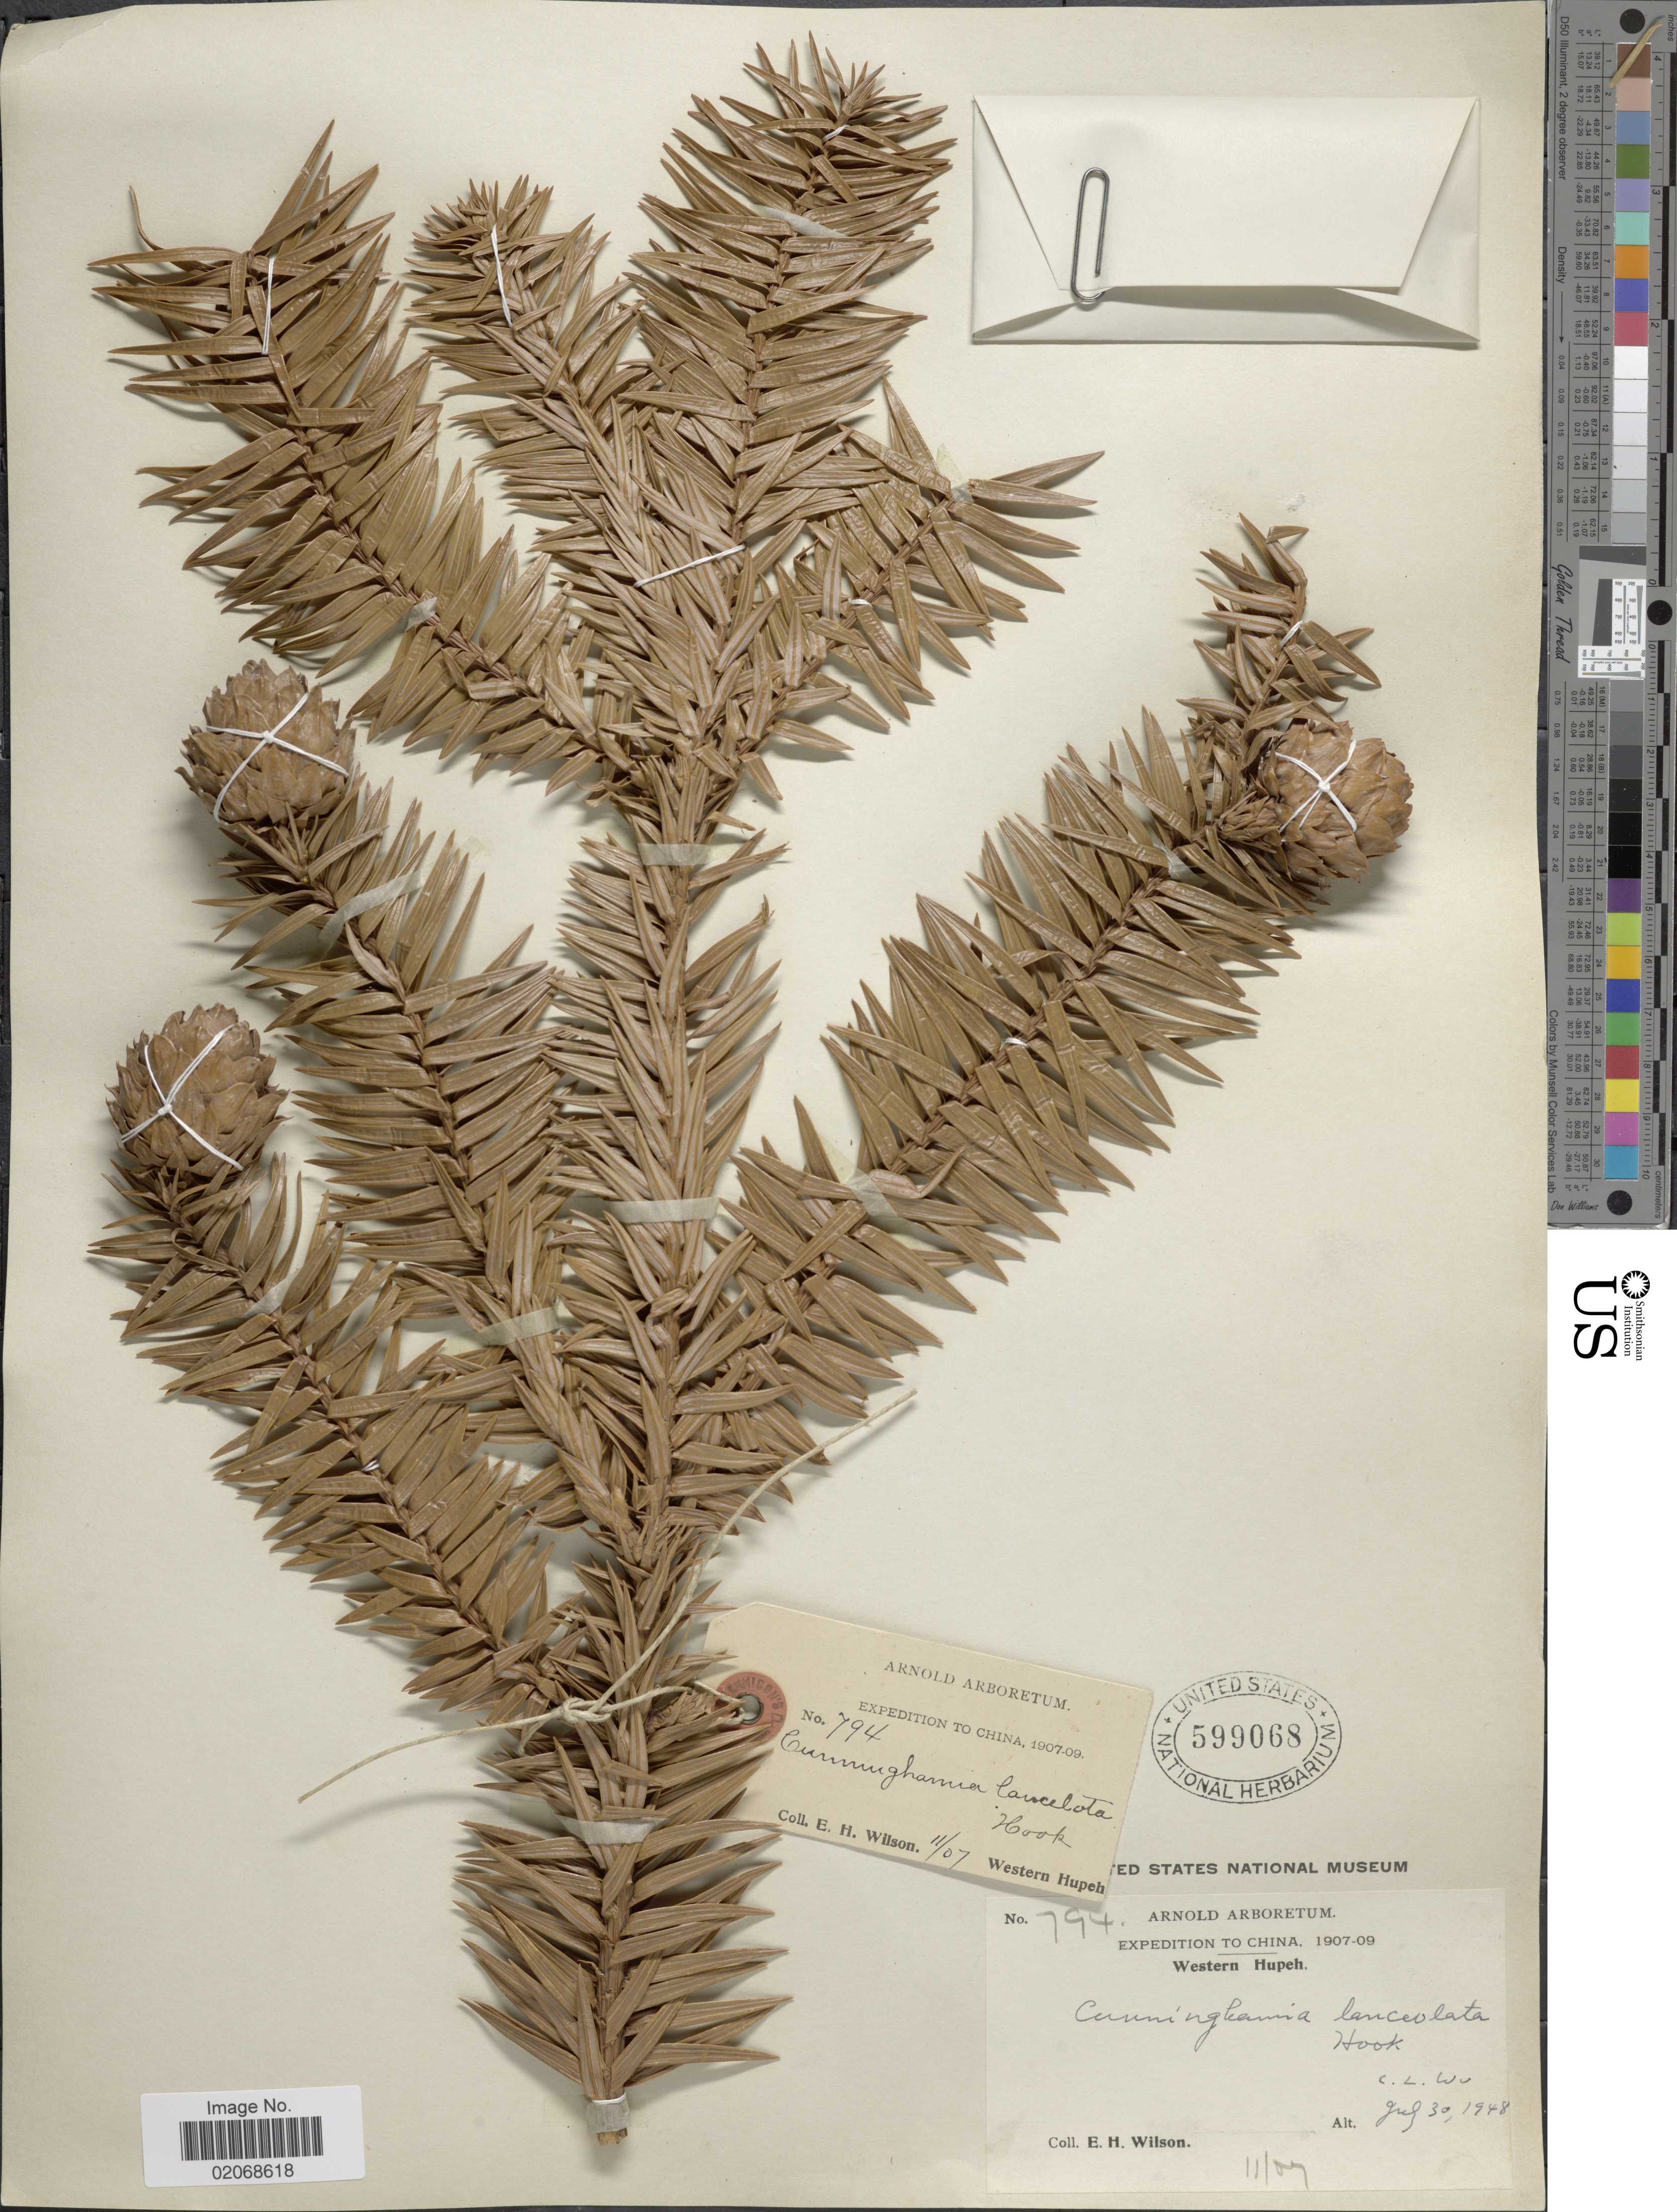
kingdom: Plantae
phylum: Tracheophyta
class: Pinopsida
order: Pinales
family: Cupressaceae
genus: Cunninghamia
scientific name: Cunninghamia lanceolata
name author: (Lamb.) Hook.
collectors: E. Wilson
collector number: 794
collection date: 1907-11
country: China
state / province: Hubei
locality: Western Hupeh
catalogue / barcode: US 599068